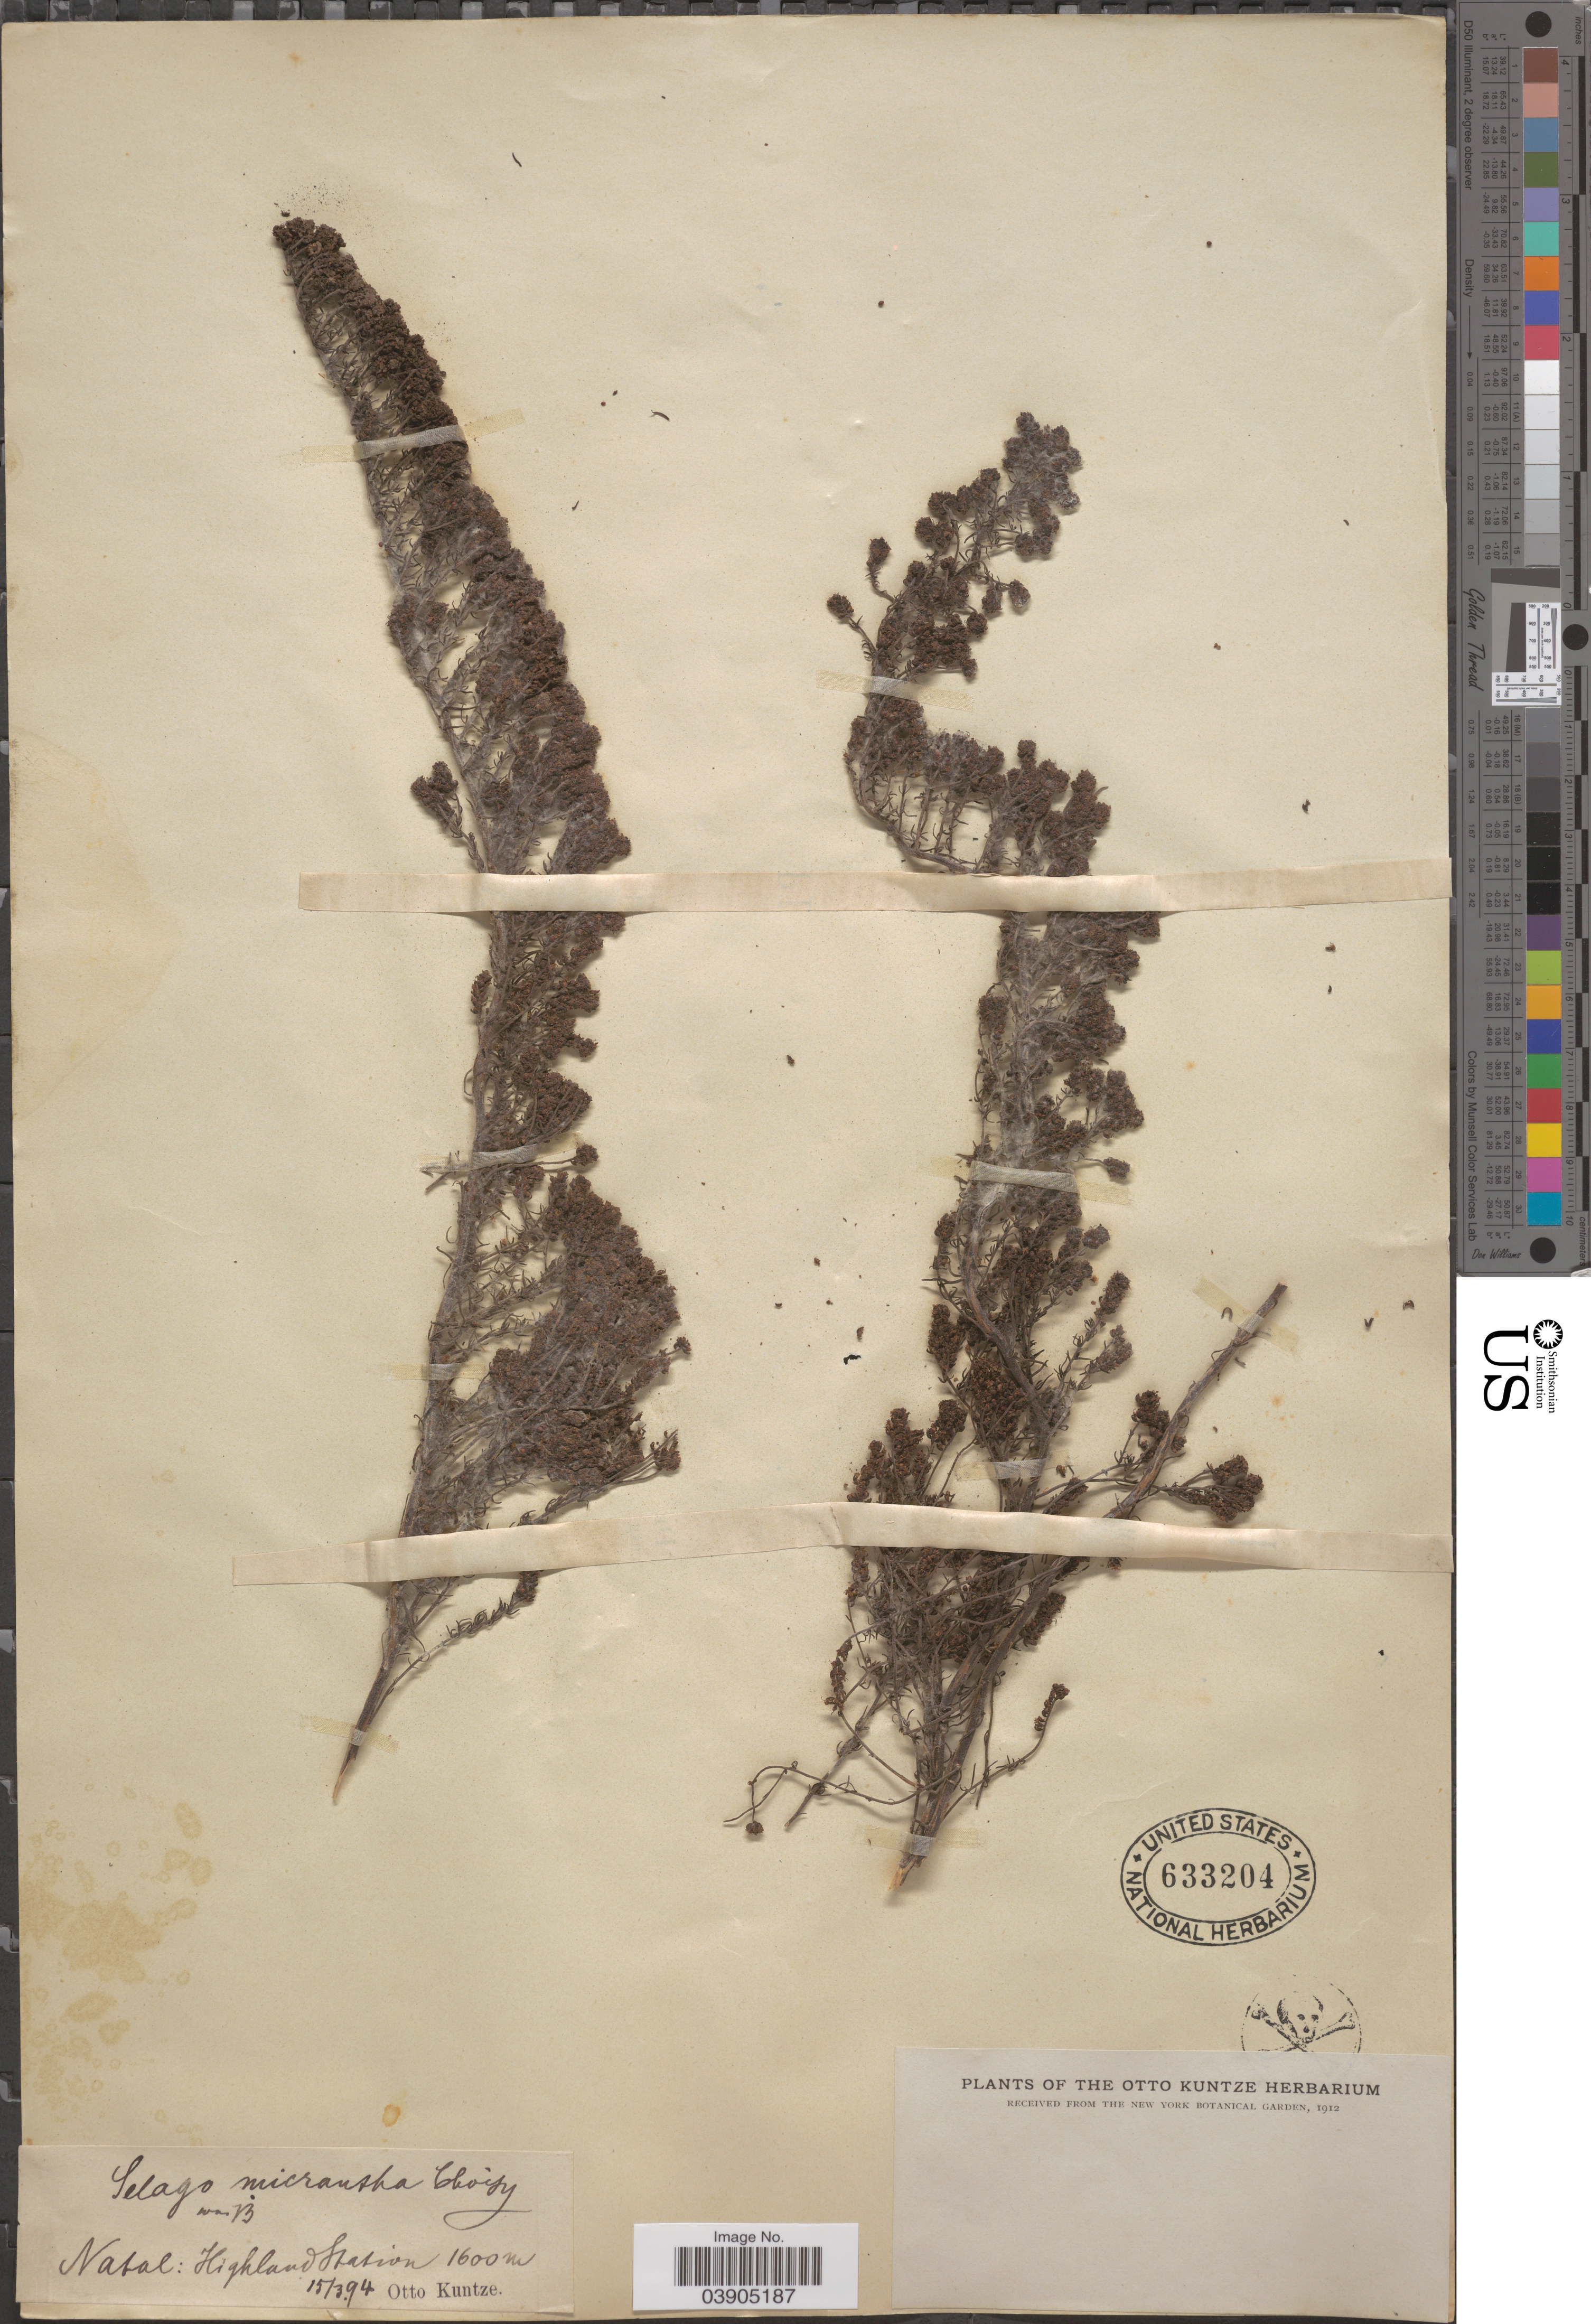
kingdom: Plantae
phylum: Tracheophyta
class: Magnoliopsida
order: Lamiales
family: Scrophulariaceae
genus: Selago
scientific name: Selago micrantha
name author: Choisy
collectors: C.E.O. Kuntze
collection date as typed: Transcribed d/m/y: 15/3/94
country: South Africa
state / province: KwaZulu-Natal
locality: Natal: Highland Station.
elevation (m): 1600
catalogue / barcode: US 633204